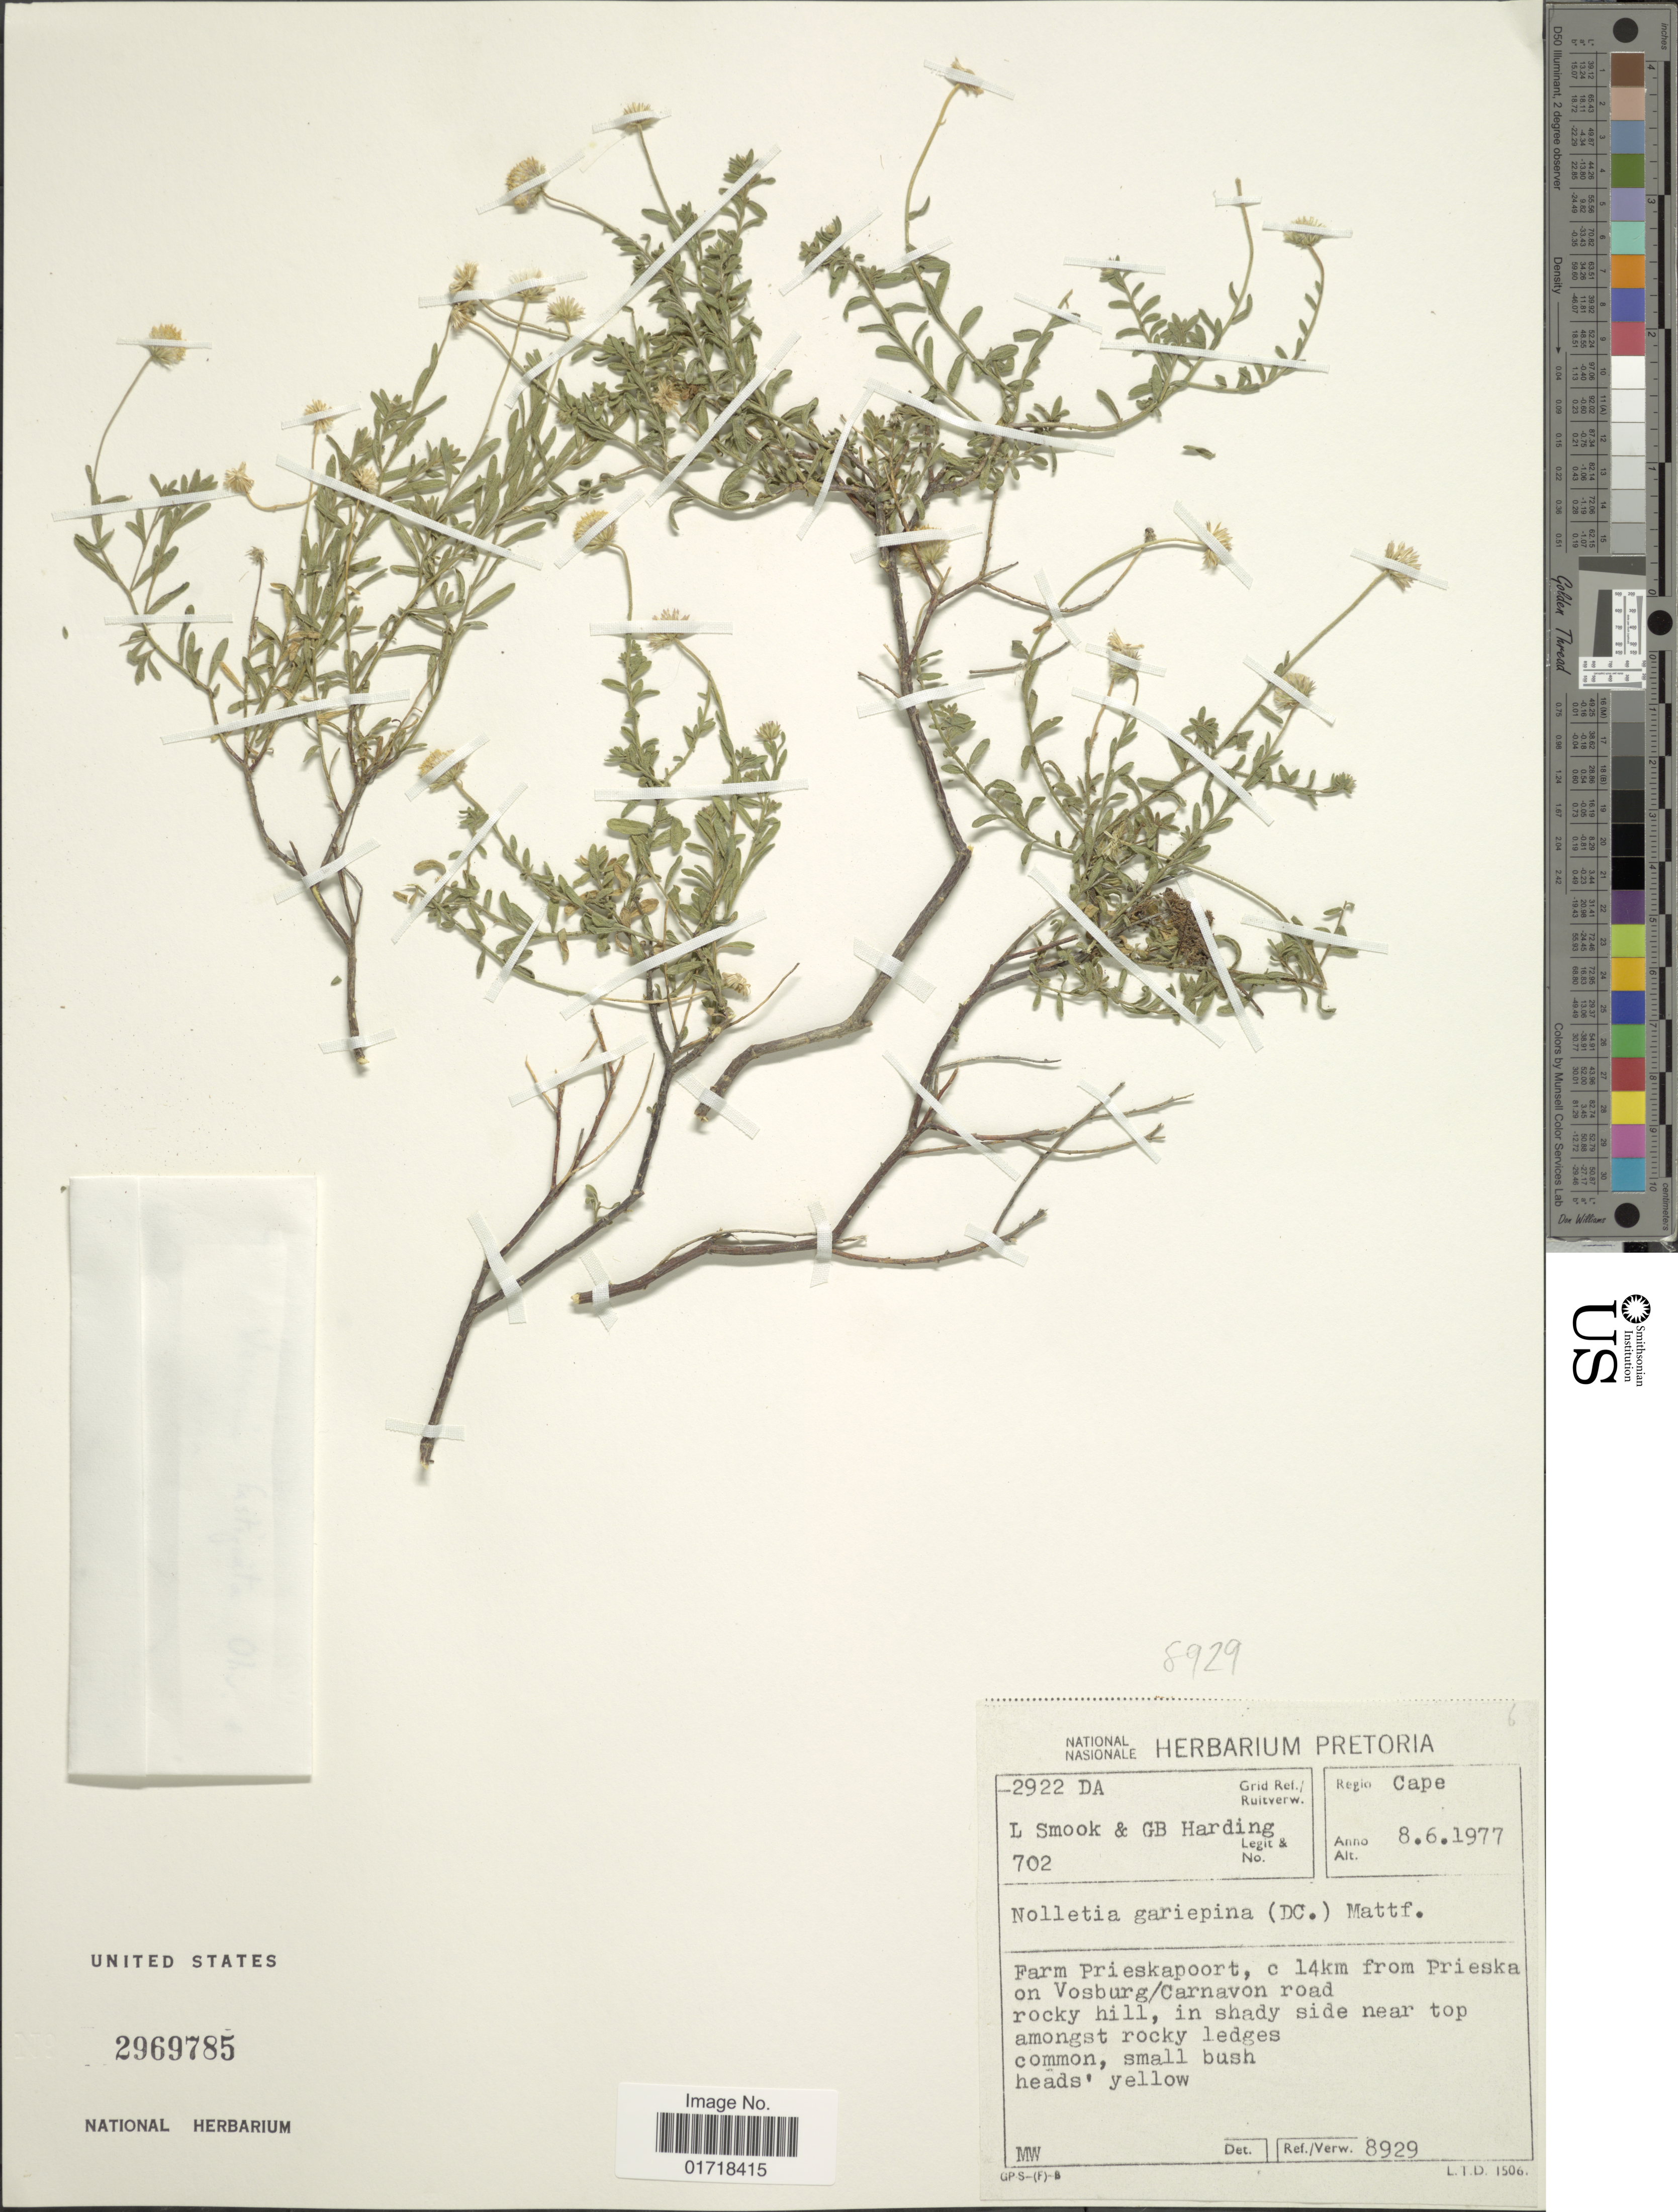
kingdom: Plantae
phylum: Tracheophyta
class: Magnoliopsida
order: Asterales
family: Asteraceae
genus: Nolletia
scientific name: Nolletia gariepina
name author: (DC.) Mattf.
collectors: L. Smook & G. Harding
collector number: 702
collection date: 1977-06-08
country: South Africa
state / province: Northern Cape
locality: Cape, Farm Prieskapoort, c 14 km from Prieska on Vosburg / Carnavon road rocky hill, in shady side near top amongst rocky ledges.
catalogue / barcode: US 2969785